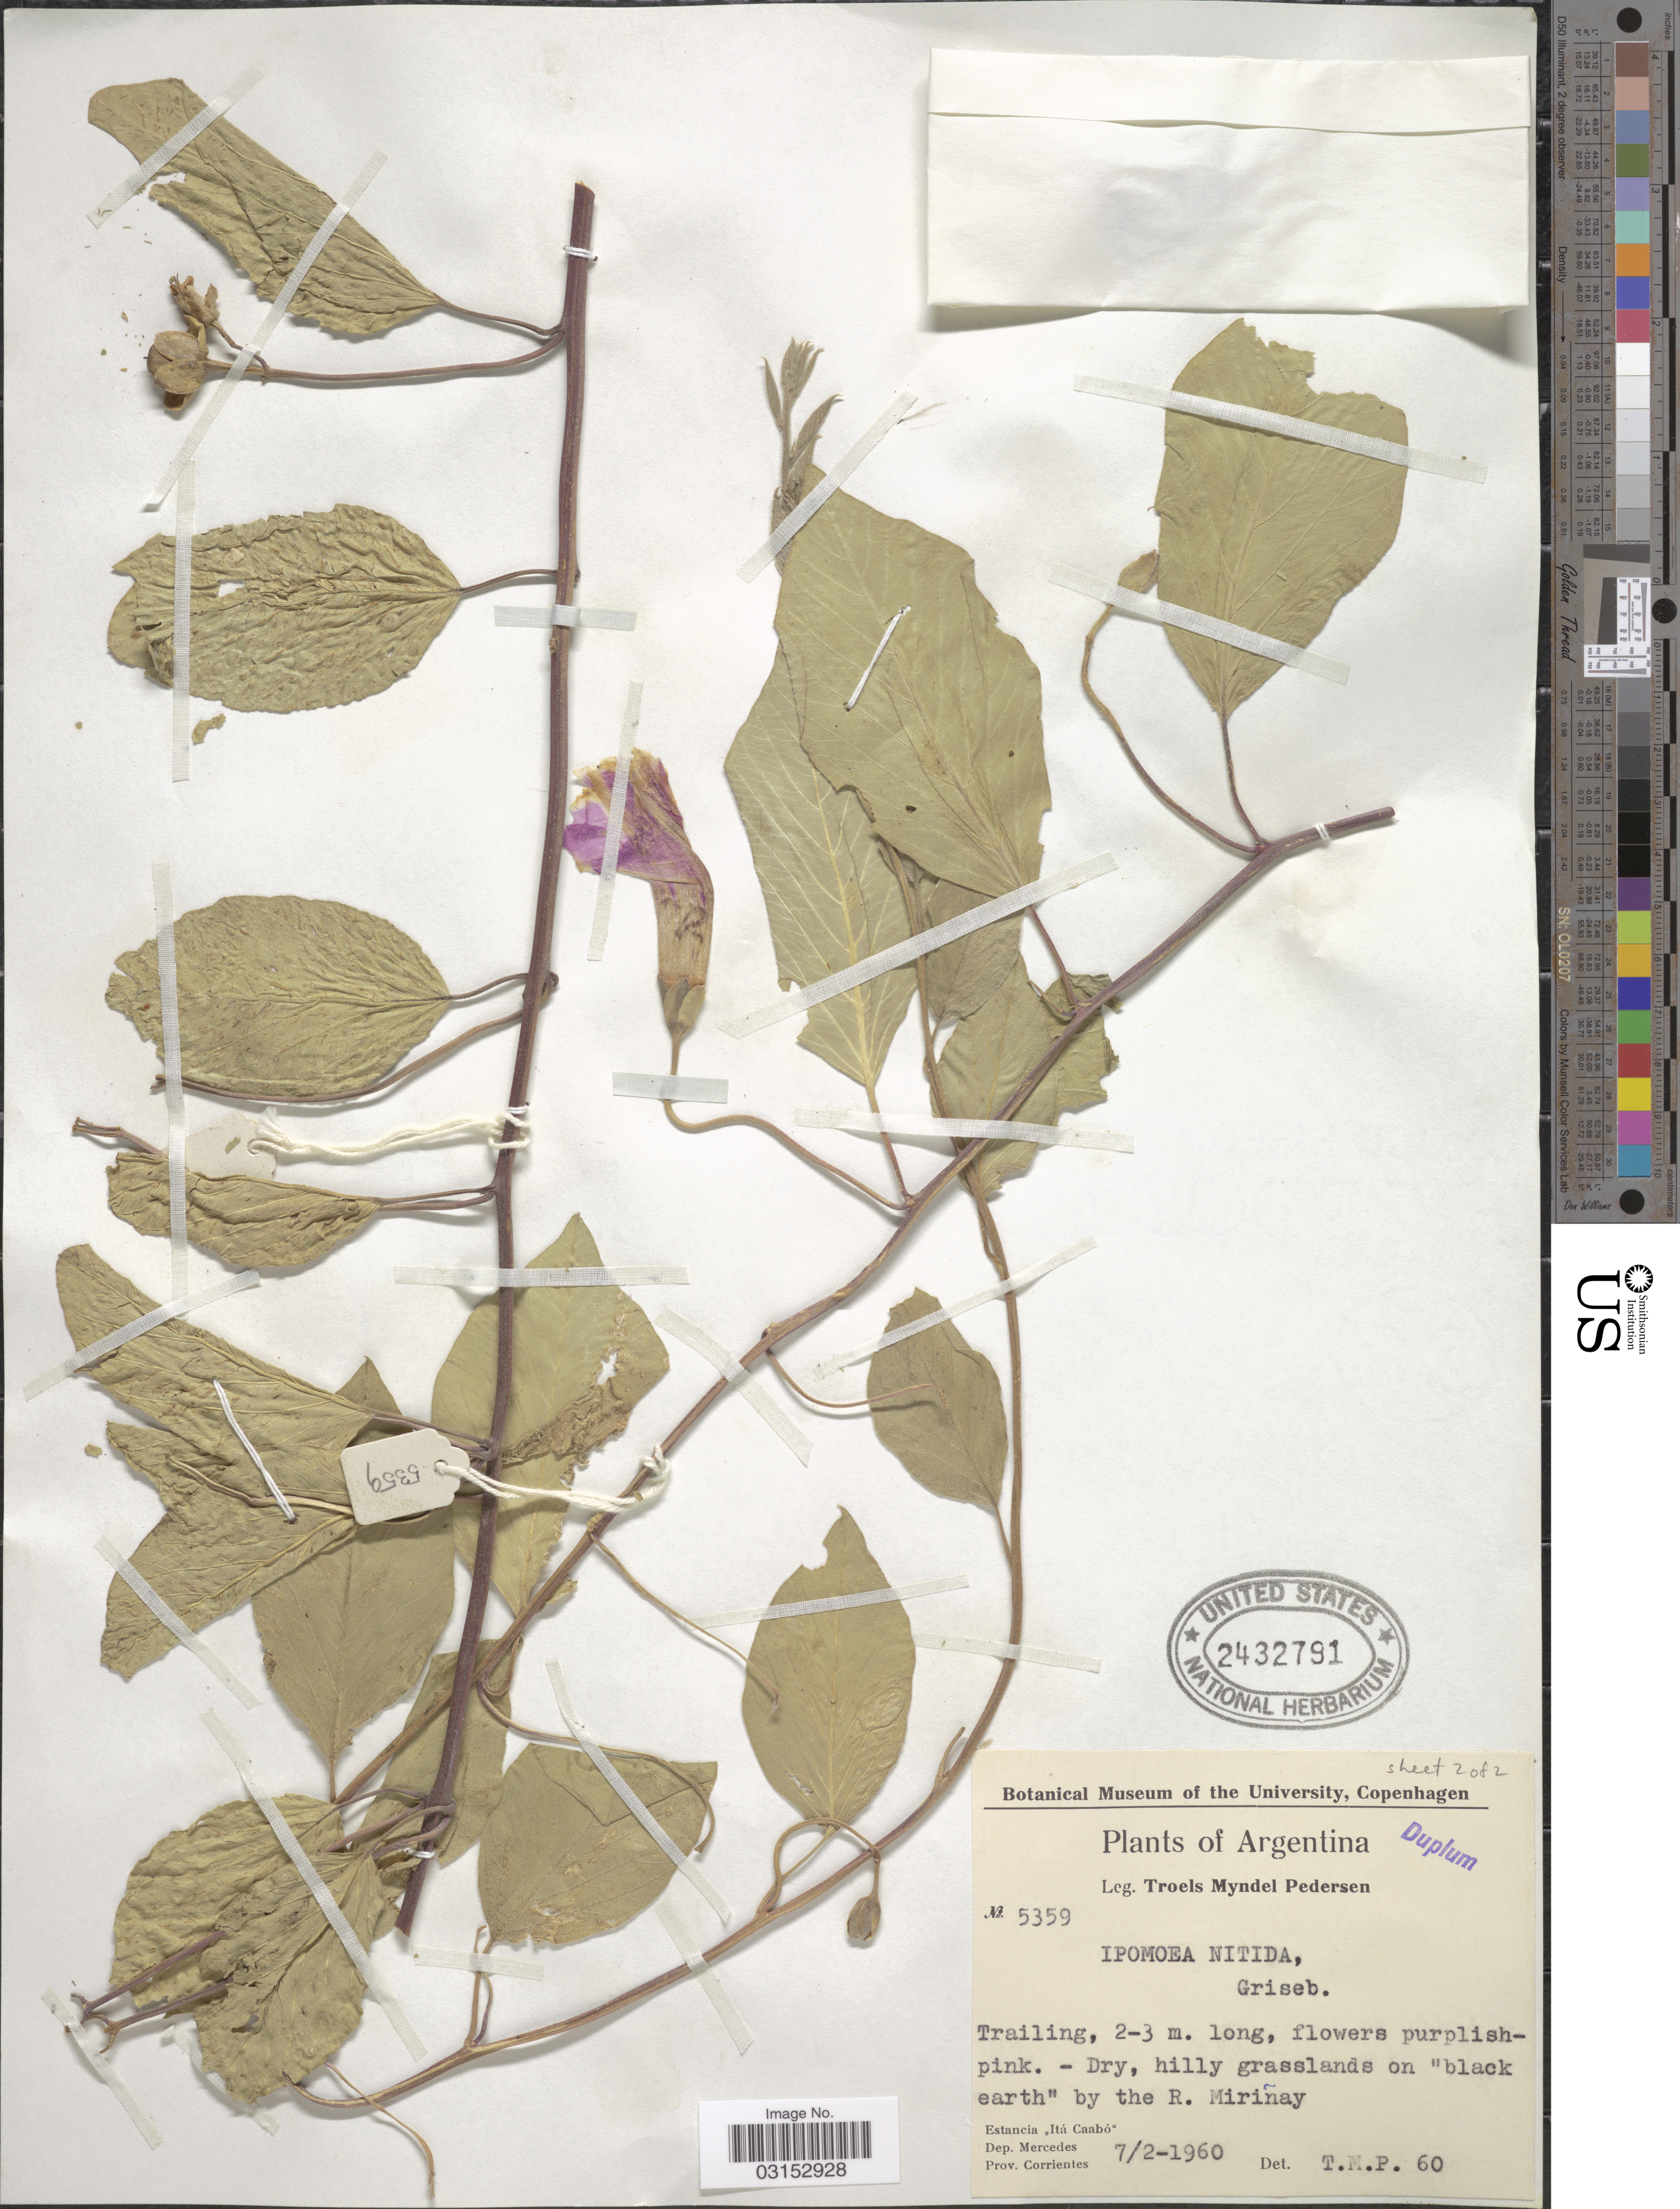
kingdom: Plantae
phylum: Tracheophyta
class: Magnoliopsida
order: Solanales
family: Convolvulaceae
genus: Ipomoea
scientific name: Ipomoea nitida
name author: Griseb.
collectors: T. Pederson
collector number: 5359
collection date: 1960-02-07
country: Argentina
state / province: Corrientes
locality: On "black earth" by the R. Miriñay. Estancia "Itá Caabó". Dep. Mercedes.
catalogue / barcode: US 2432791